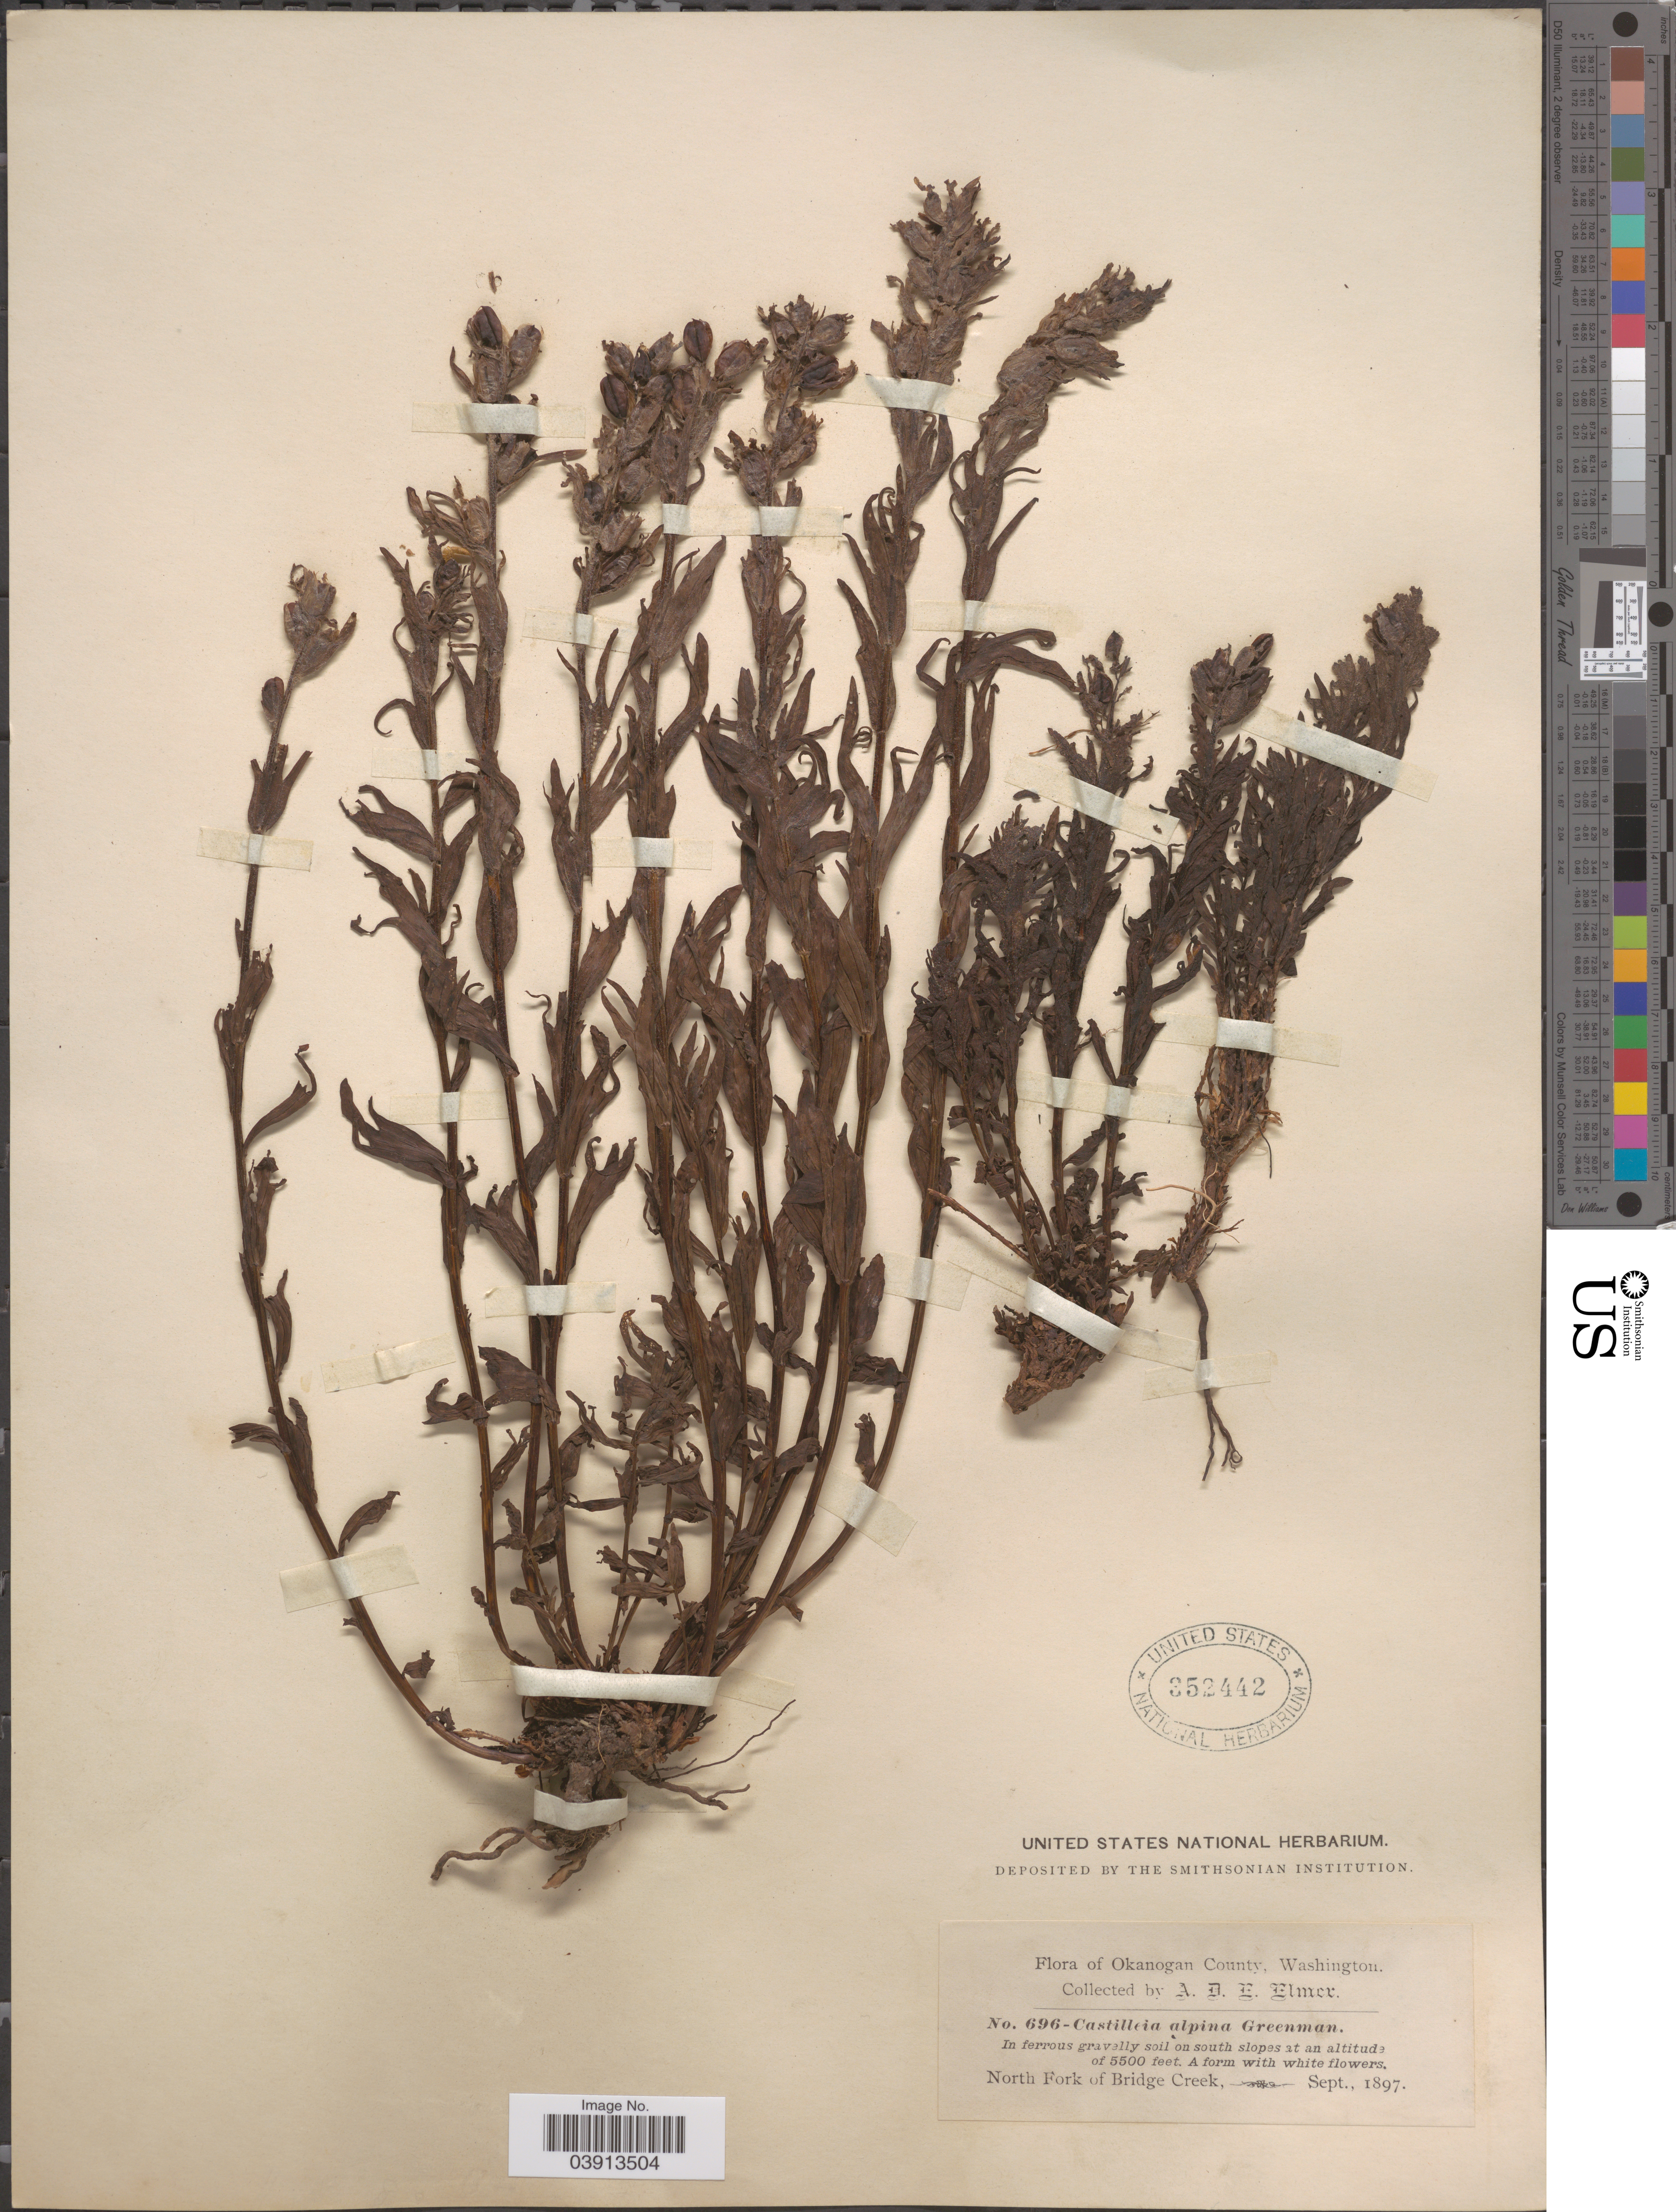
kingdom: Plantae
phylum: Tracheophyta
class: Magnoliopsida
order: Lamiales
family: Orobanchaceae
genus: Castilleja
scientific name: Castilleja parviflora var. albida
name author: (Pennell) Ownbey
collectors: A. D. E. Elmer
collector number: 696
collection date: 1897-09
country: United States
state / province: Washington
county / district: Okanogan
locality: Okanogan County. On south slopes. North Fork of Bridge Creek.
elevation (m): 1676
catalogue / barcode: US 352442